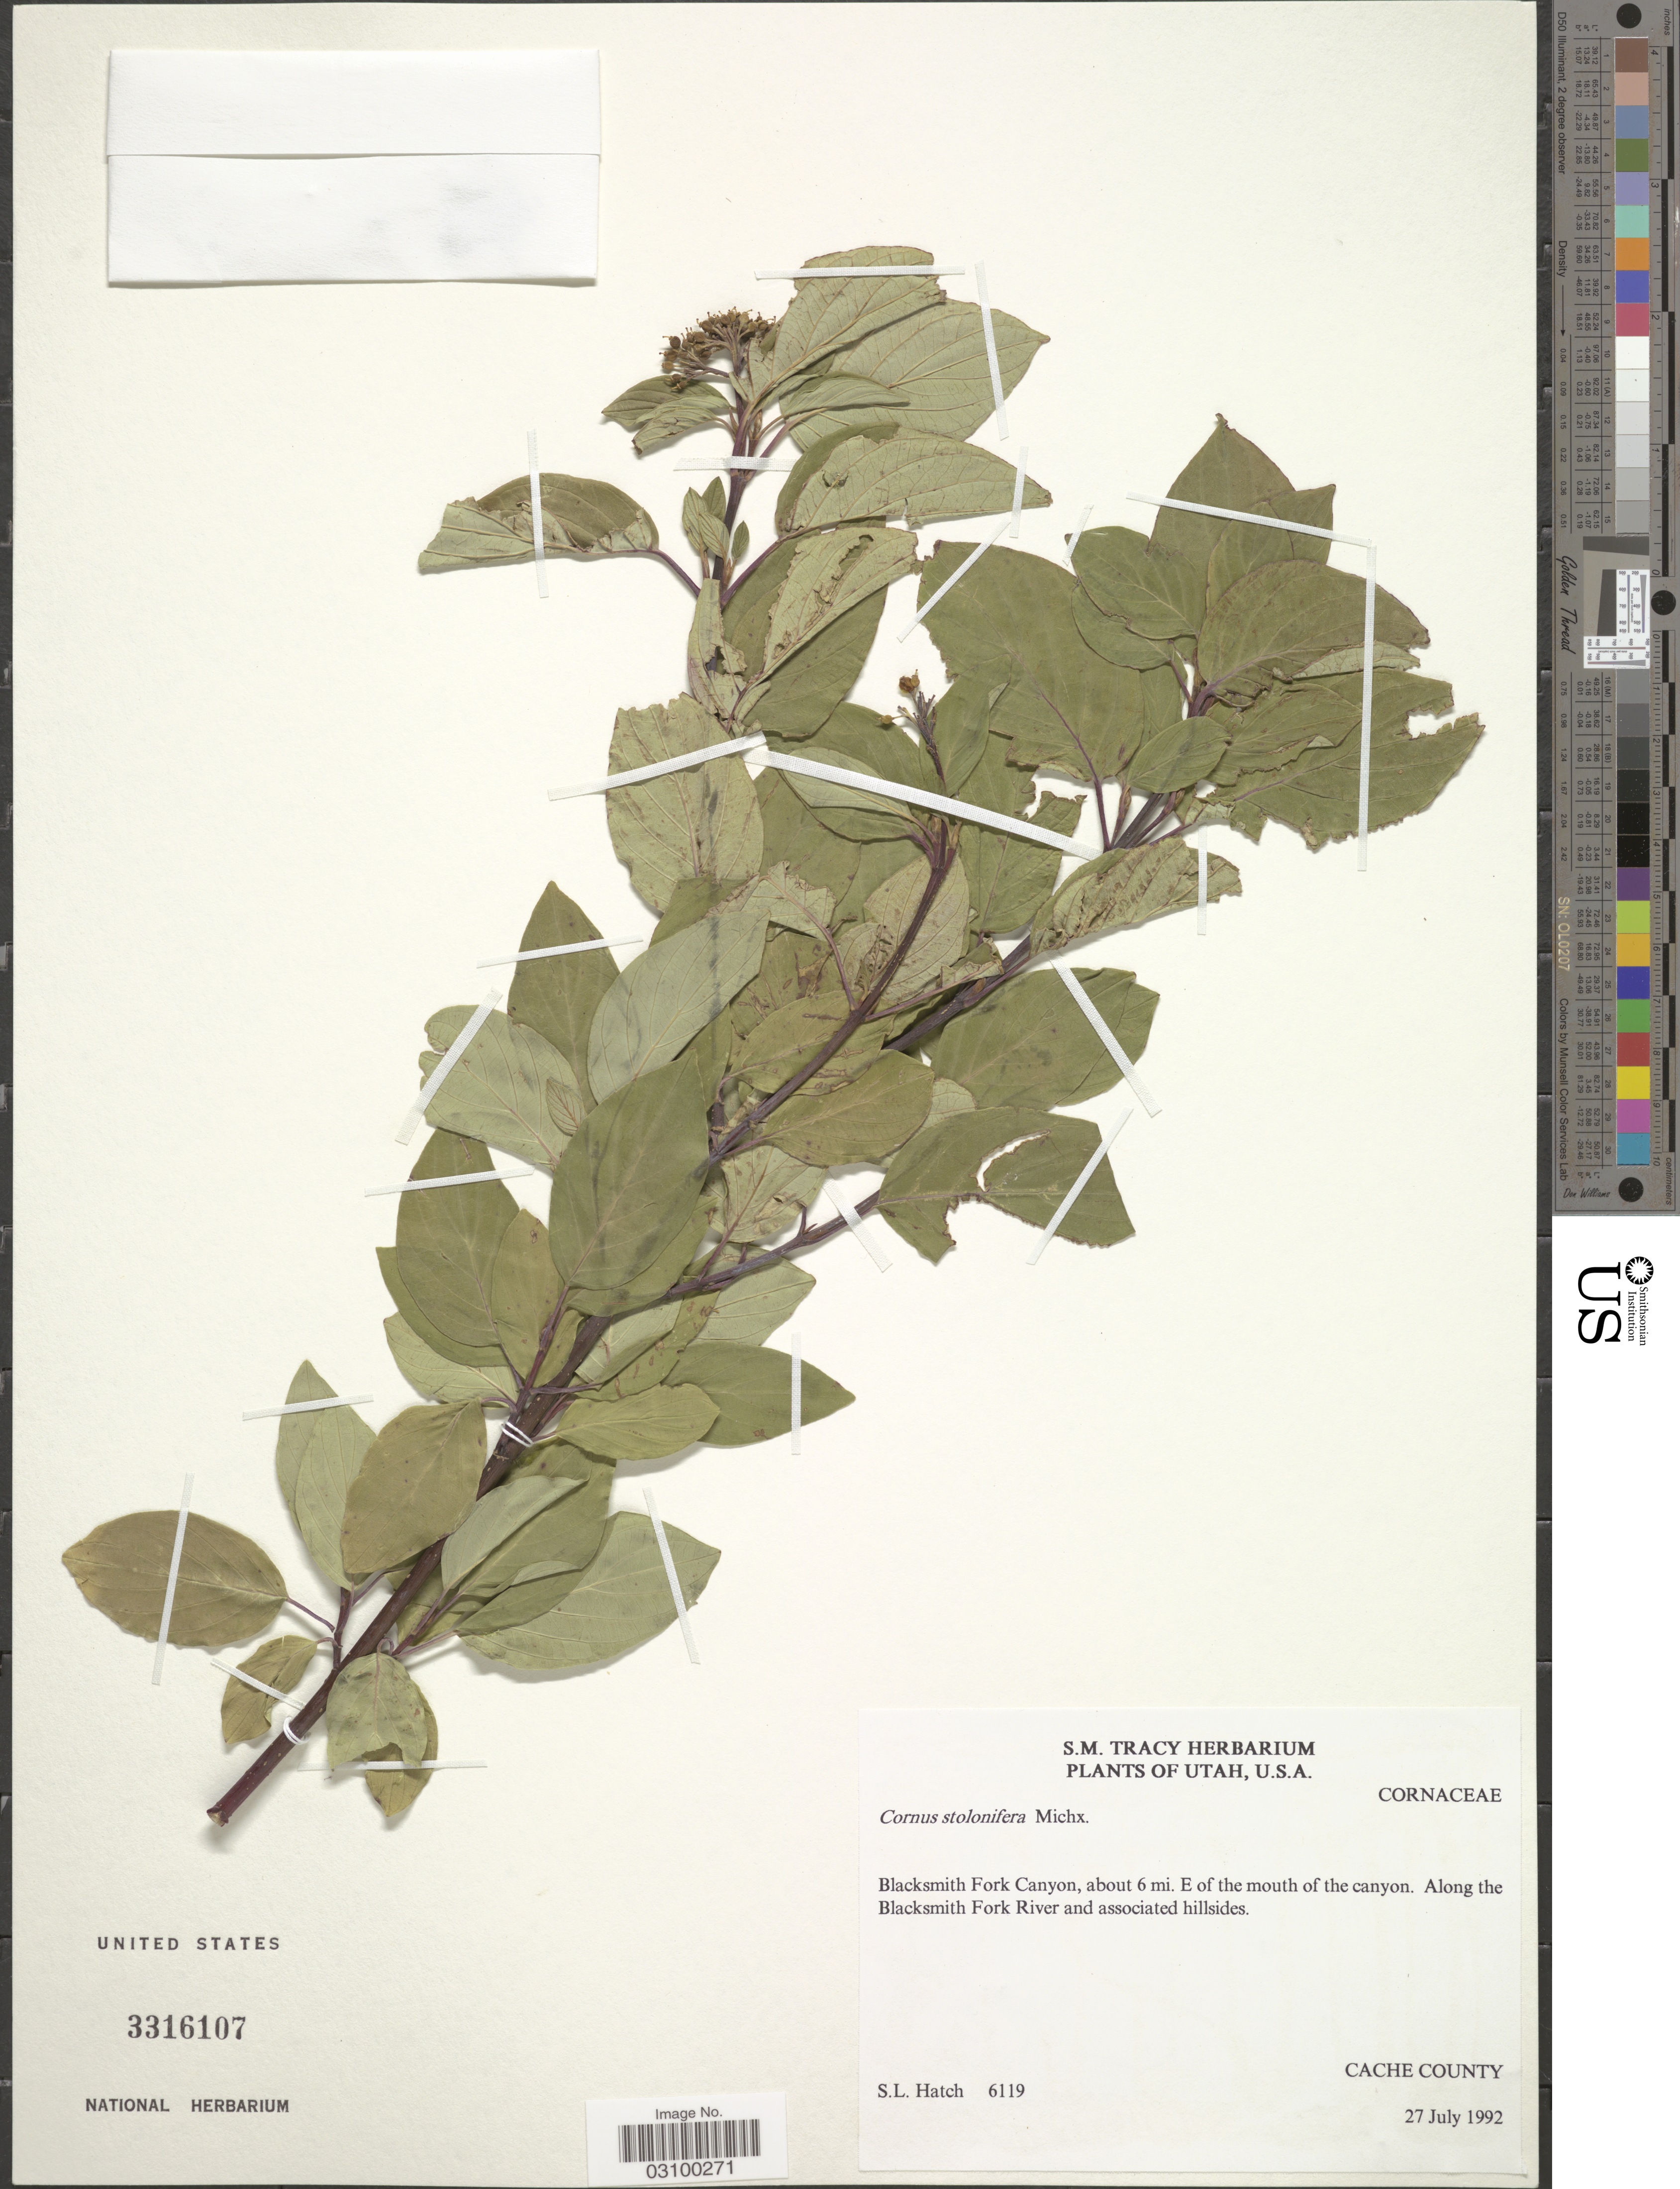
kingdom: Plantae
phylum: Tracheophyta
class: Magnoliopsida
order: Cornales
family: Cornaceae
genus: Cornus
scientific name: Cornus sericea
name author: L.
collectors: S. Hatch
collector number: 6119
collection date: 1992-07-27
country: United States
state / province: Utah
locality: Blacksmith Fork Canyon, about 6 mi. E of the mouth of the canyon. Along the Blacksmith Fork River and associated hillsides. Cache County.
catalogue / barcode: US 3316107